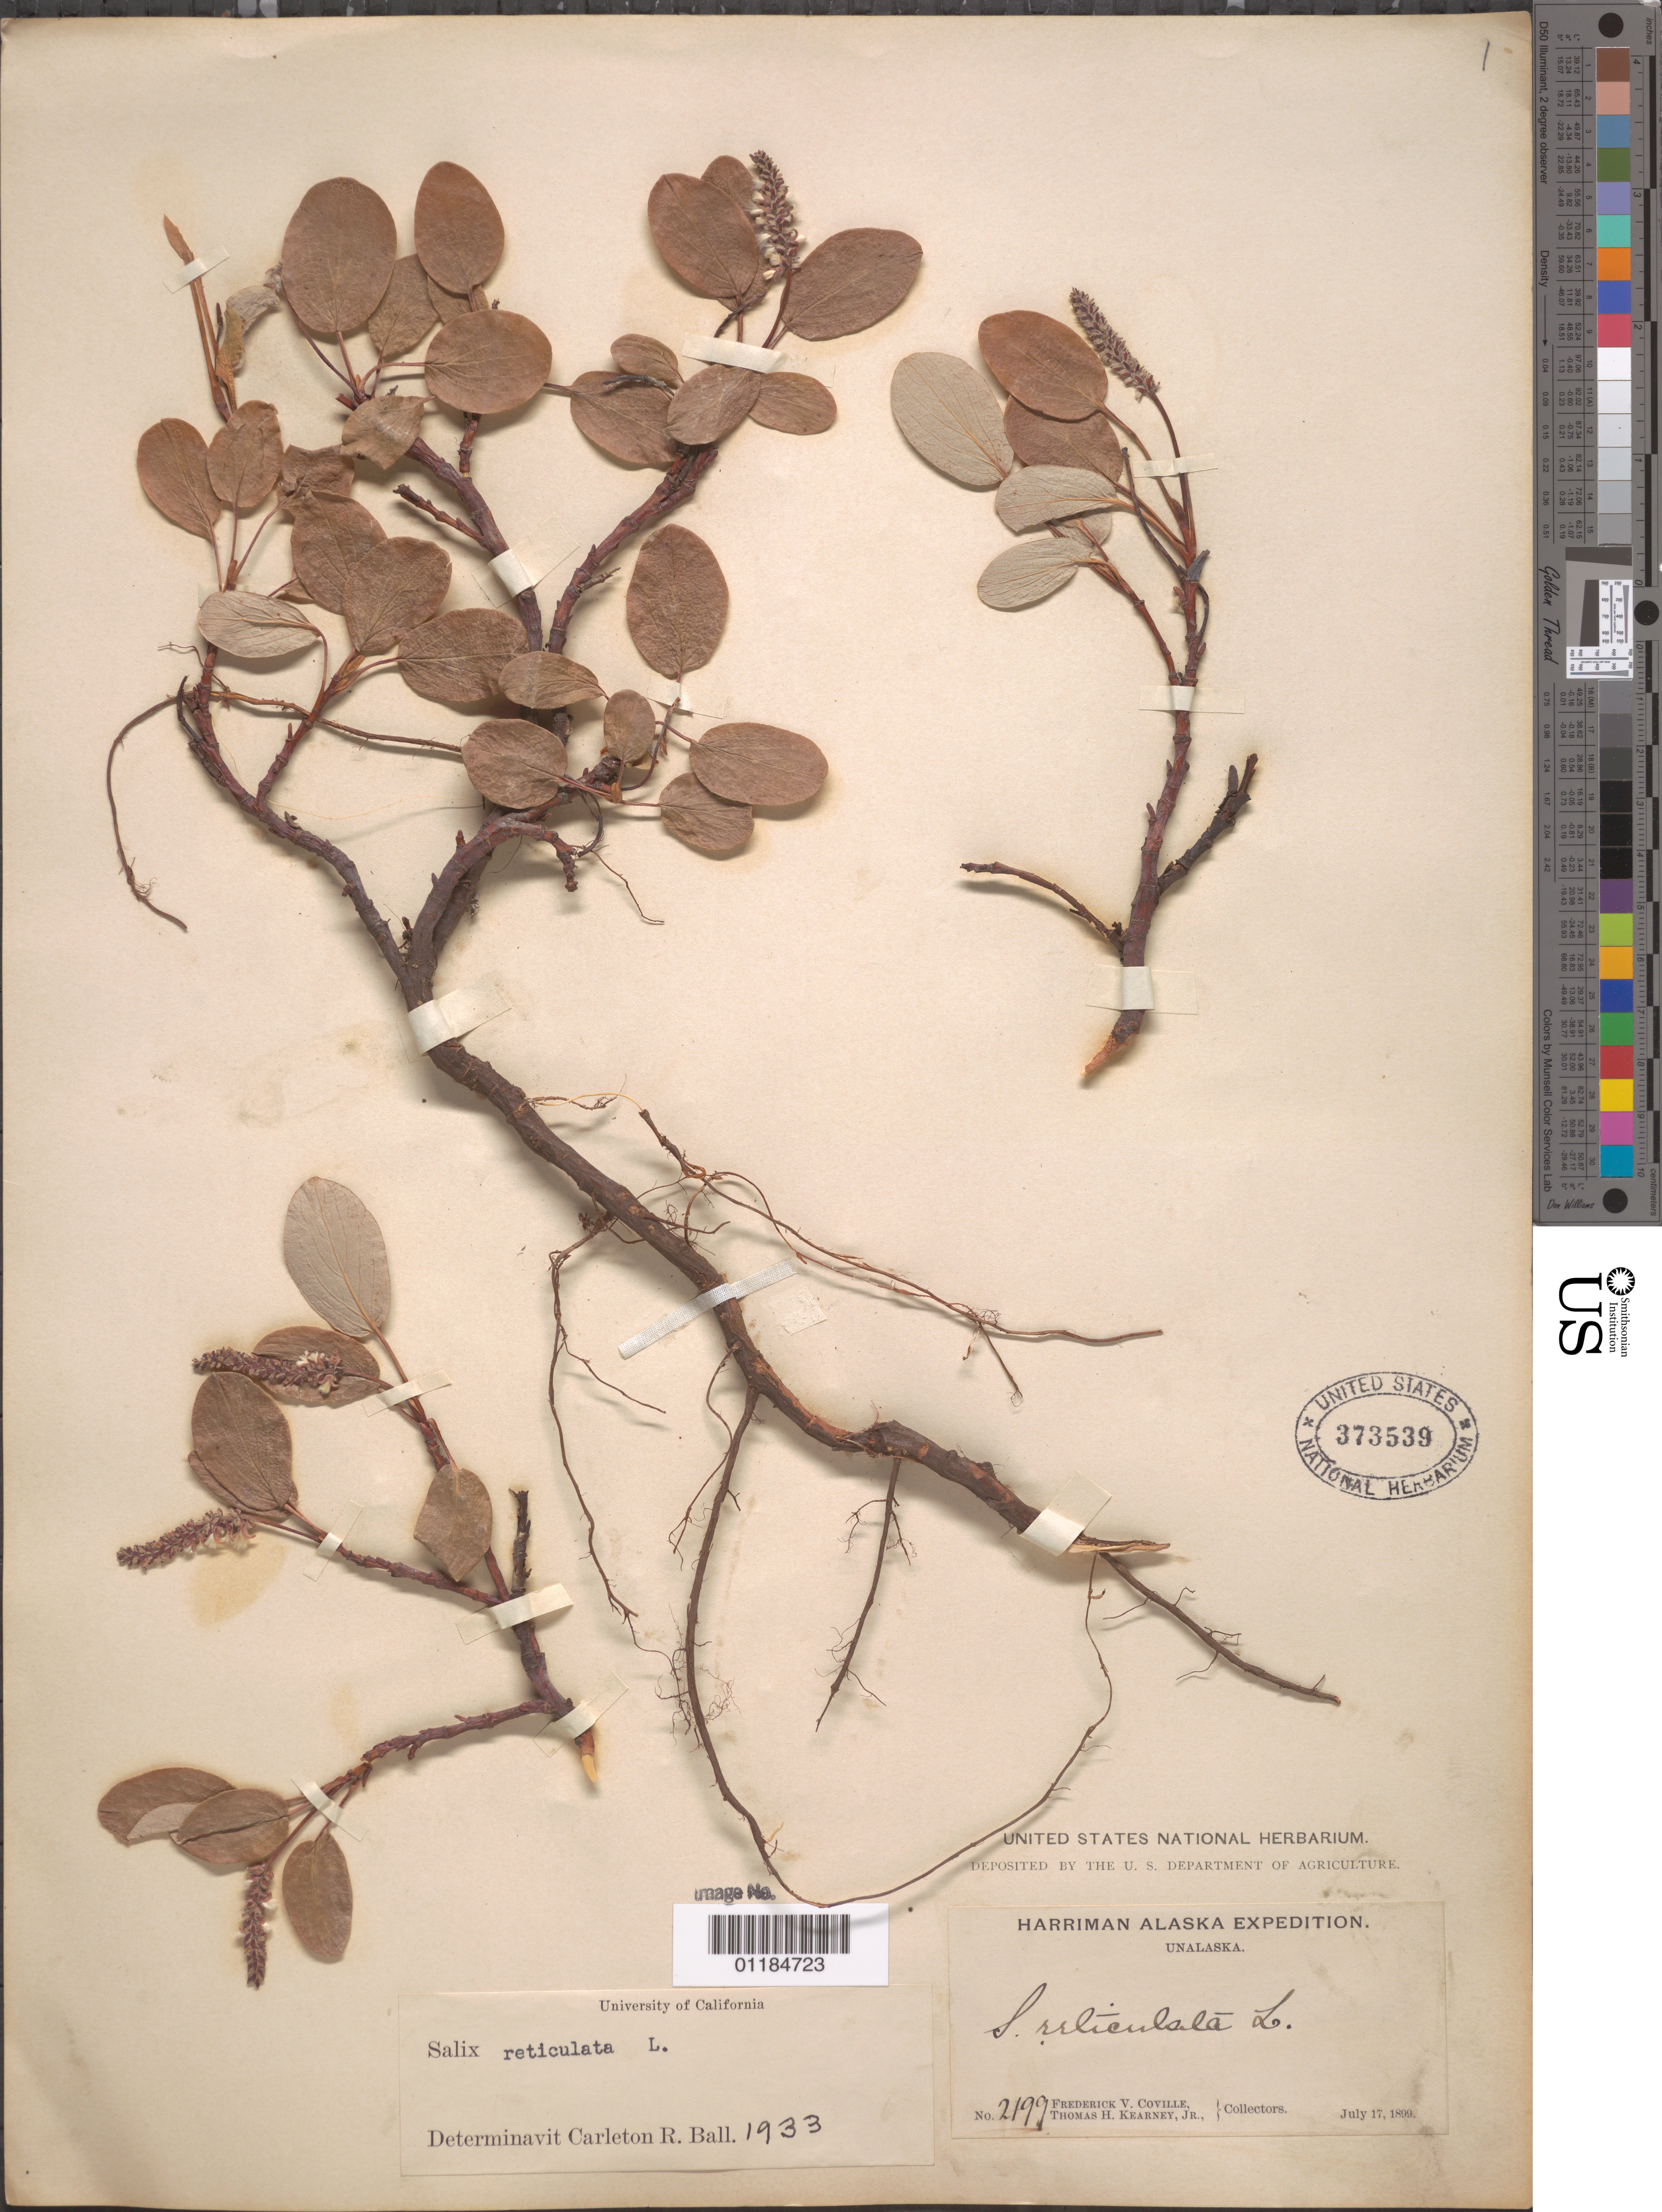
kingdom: Plantae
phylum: Tracheophyta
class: Magnoliopsida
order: Malpighiales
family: Salicaceae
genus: Salix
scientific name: Salix reticulata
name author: L.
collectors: F. V. Coville & T. H. Kearney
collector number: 2199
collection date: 1899-07-17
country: United States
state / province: Alaska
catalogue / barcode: US 373539